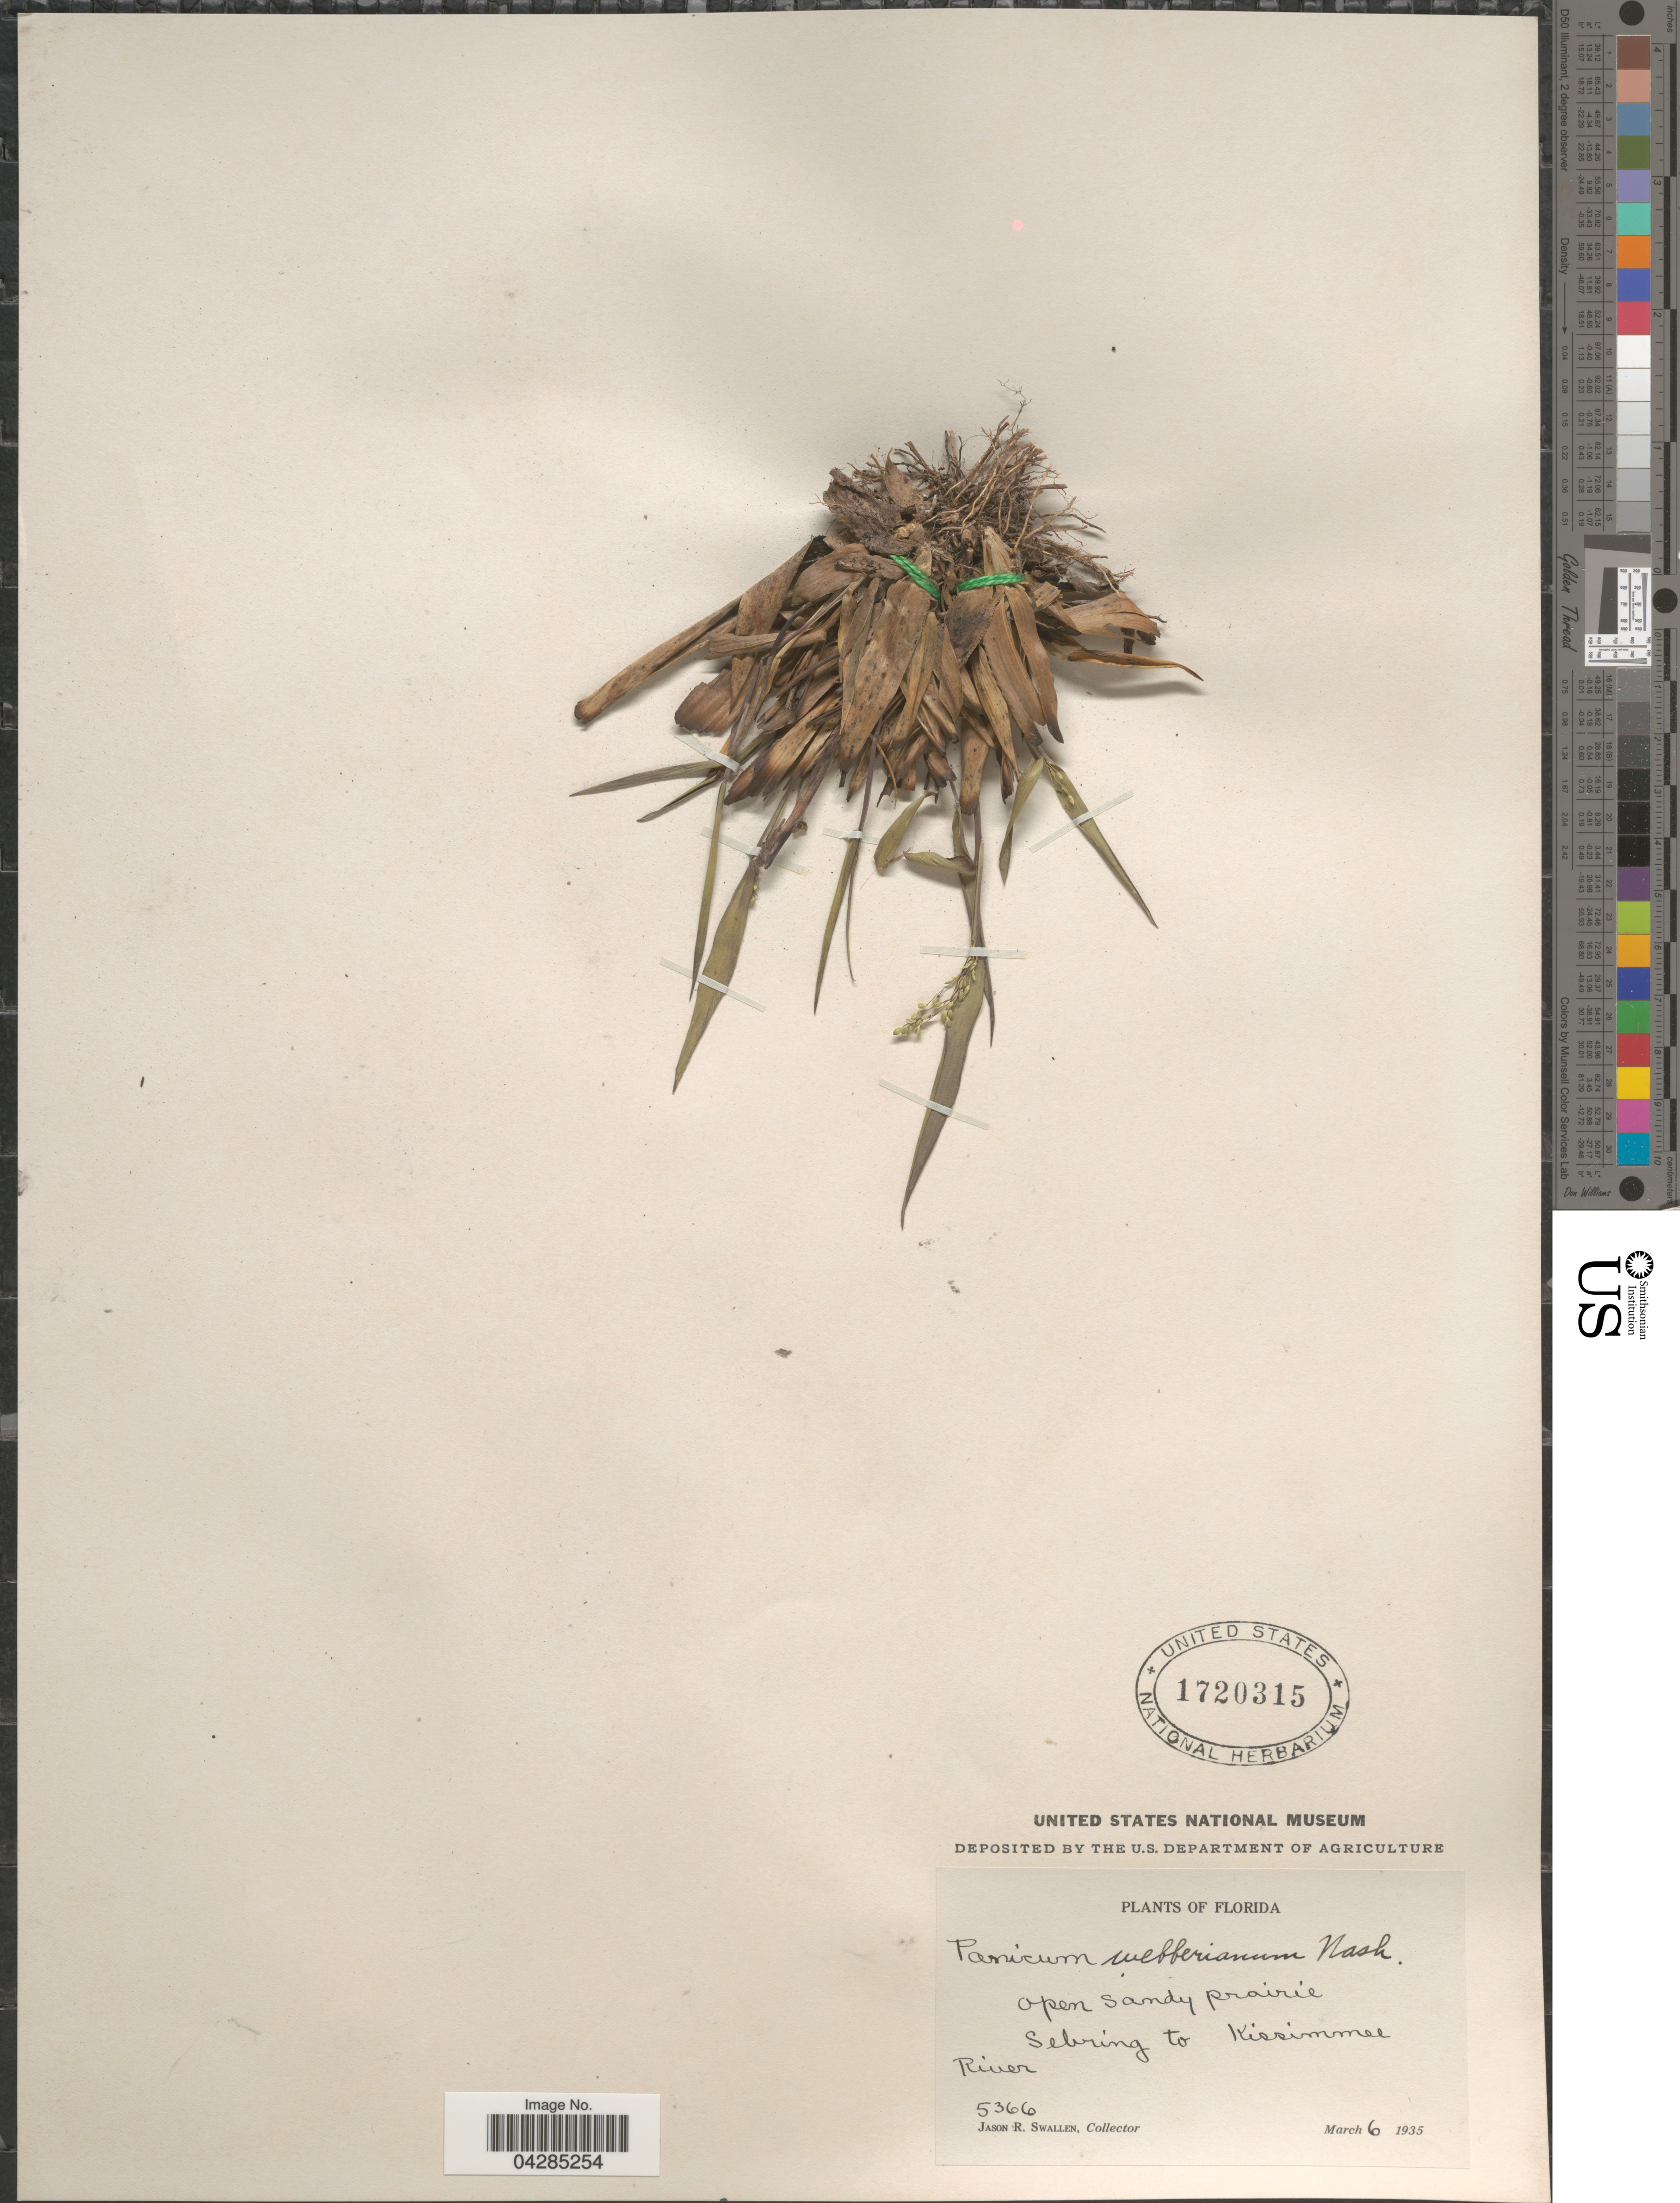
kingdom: Plantae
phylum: Tracheophyta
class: Liliopsida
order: Poales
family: Poaceae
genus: Dichanthelium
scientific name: Dichanthelium portoricense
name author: (Desv. ex Ham.) B.F. Hansen & Wunderlin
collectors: J. R. Swallen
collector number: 5366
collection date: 1935-03-06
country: United States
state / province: Florida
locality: Open sandy prairie Sebring to Kissimmee River.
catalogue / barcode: US 1720315